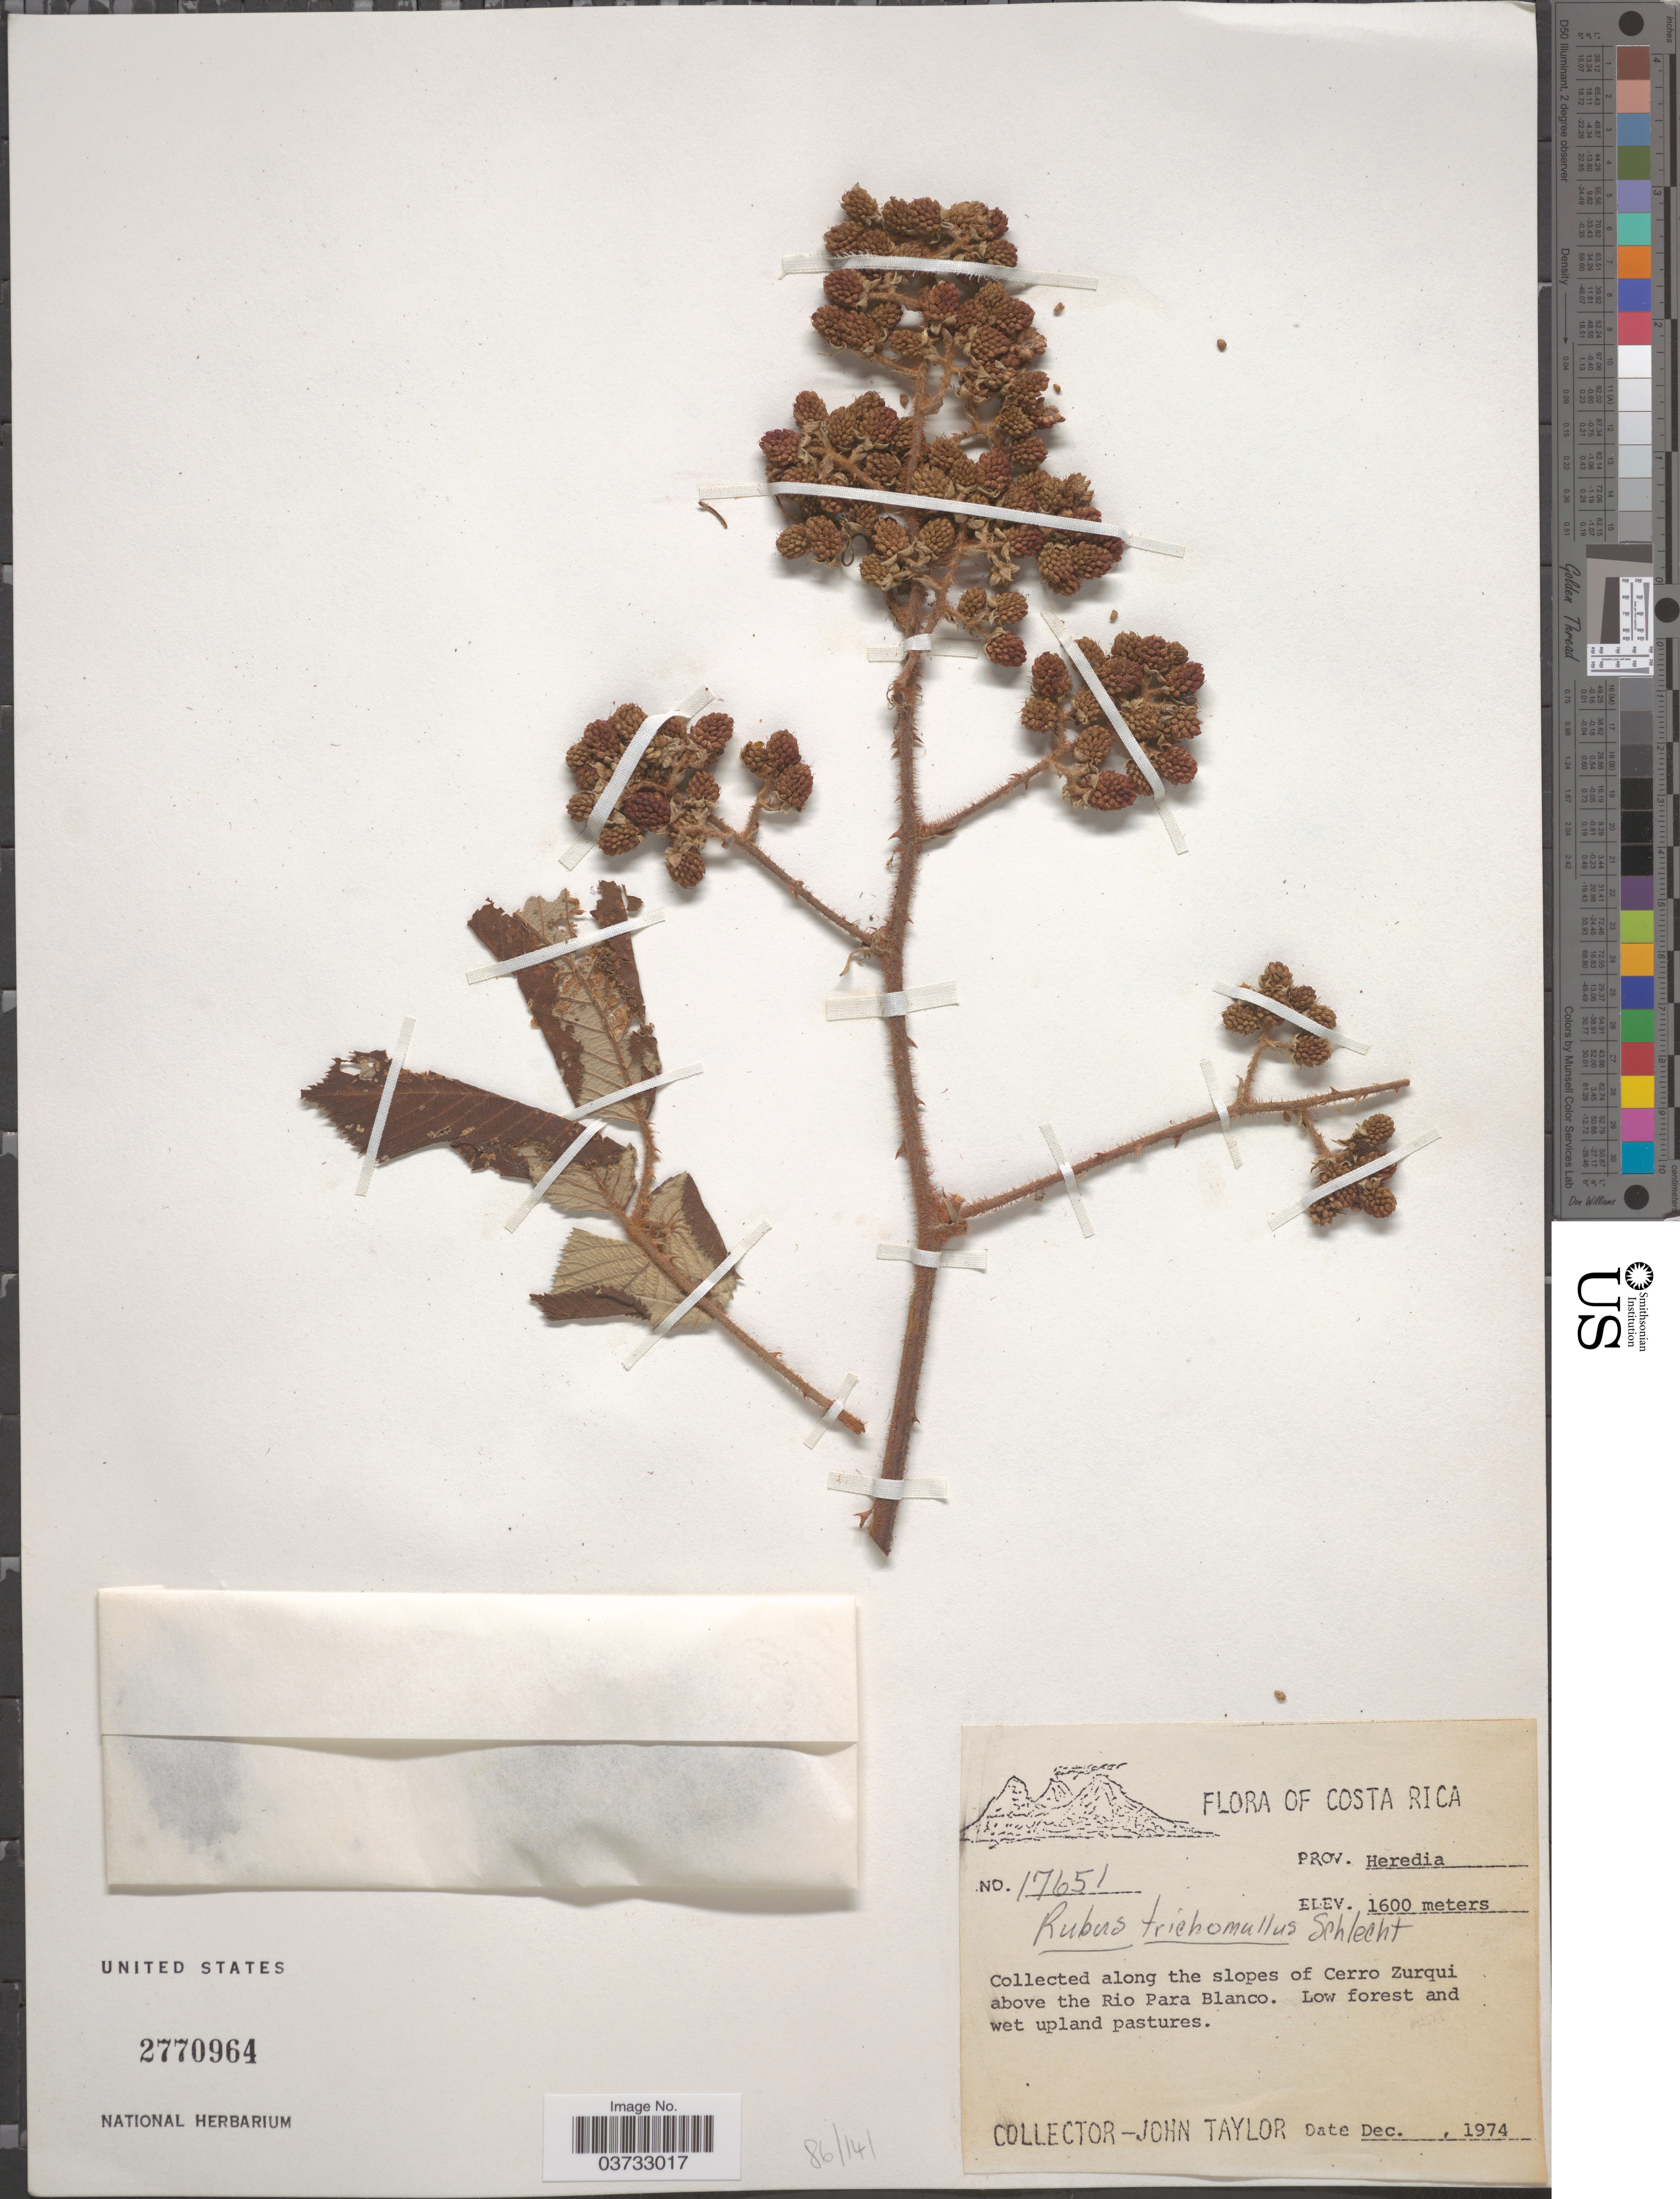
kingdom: Plantae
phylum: Tracheophyta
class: Magnoliopsida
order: Rosales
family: Rosaceae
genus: Rubus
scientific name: Rubus trichomallus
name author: Schltdl.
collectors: J. Taylor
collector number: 17651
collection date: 1974-12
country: Costa Rica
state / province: Heredia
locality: Along the slopes of Cerro Zurqui above the Rio Para Blanco.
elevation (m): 1600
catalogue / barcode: US 2770964